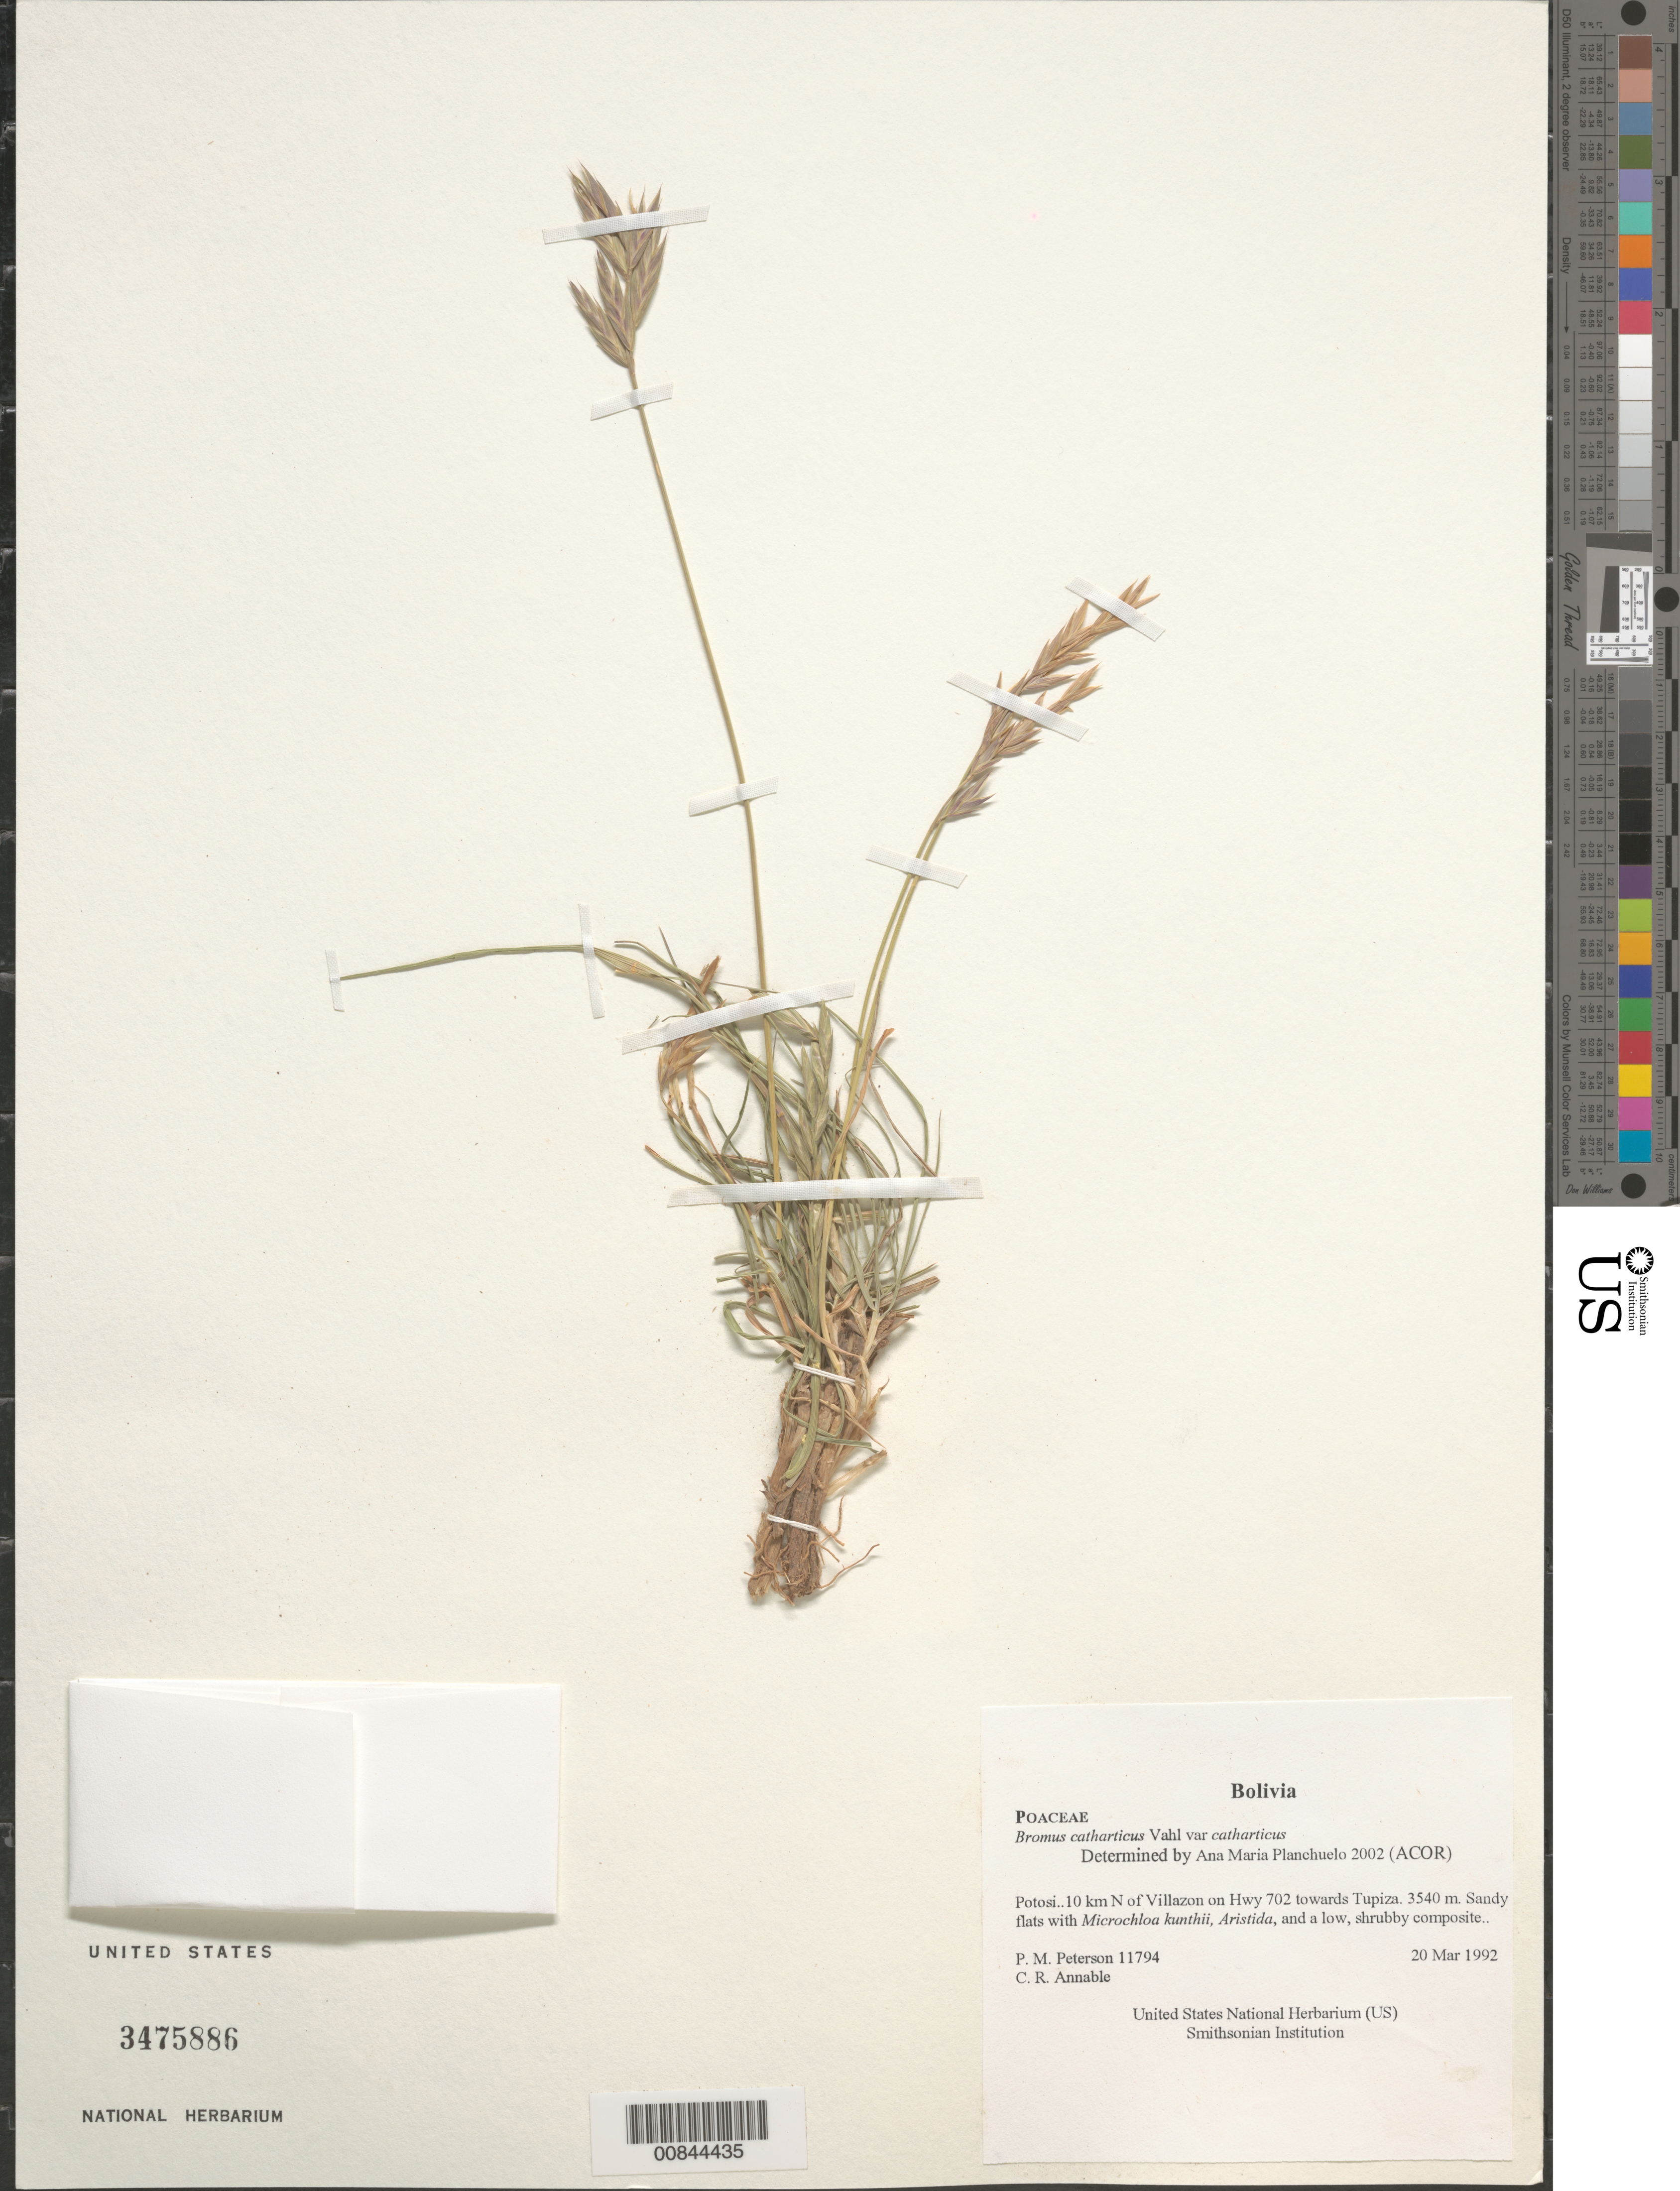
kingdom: Plantae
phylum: Tracheophyta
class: Liliopsida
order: Poales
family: Poaceae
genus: Bromus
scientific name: Bromus catharticus var. catharticus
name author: Vahl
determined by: Planchuelo, A. M.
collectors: P. M. Peterson & C. R. Annable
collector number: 11794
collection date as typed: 20 Mar 1992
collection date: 1992-03-20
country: Bolivia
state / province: Potosi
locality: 10 km N of Villazon on Hwy 702 towards Tupiza.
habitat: Sandy flats with Microchloa kunthii, Aristida, and a low, shruby composite.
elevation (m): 3540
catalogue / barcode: US 3475886